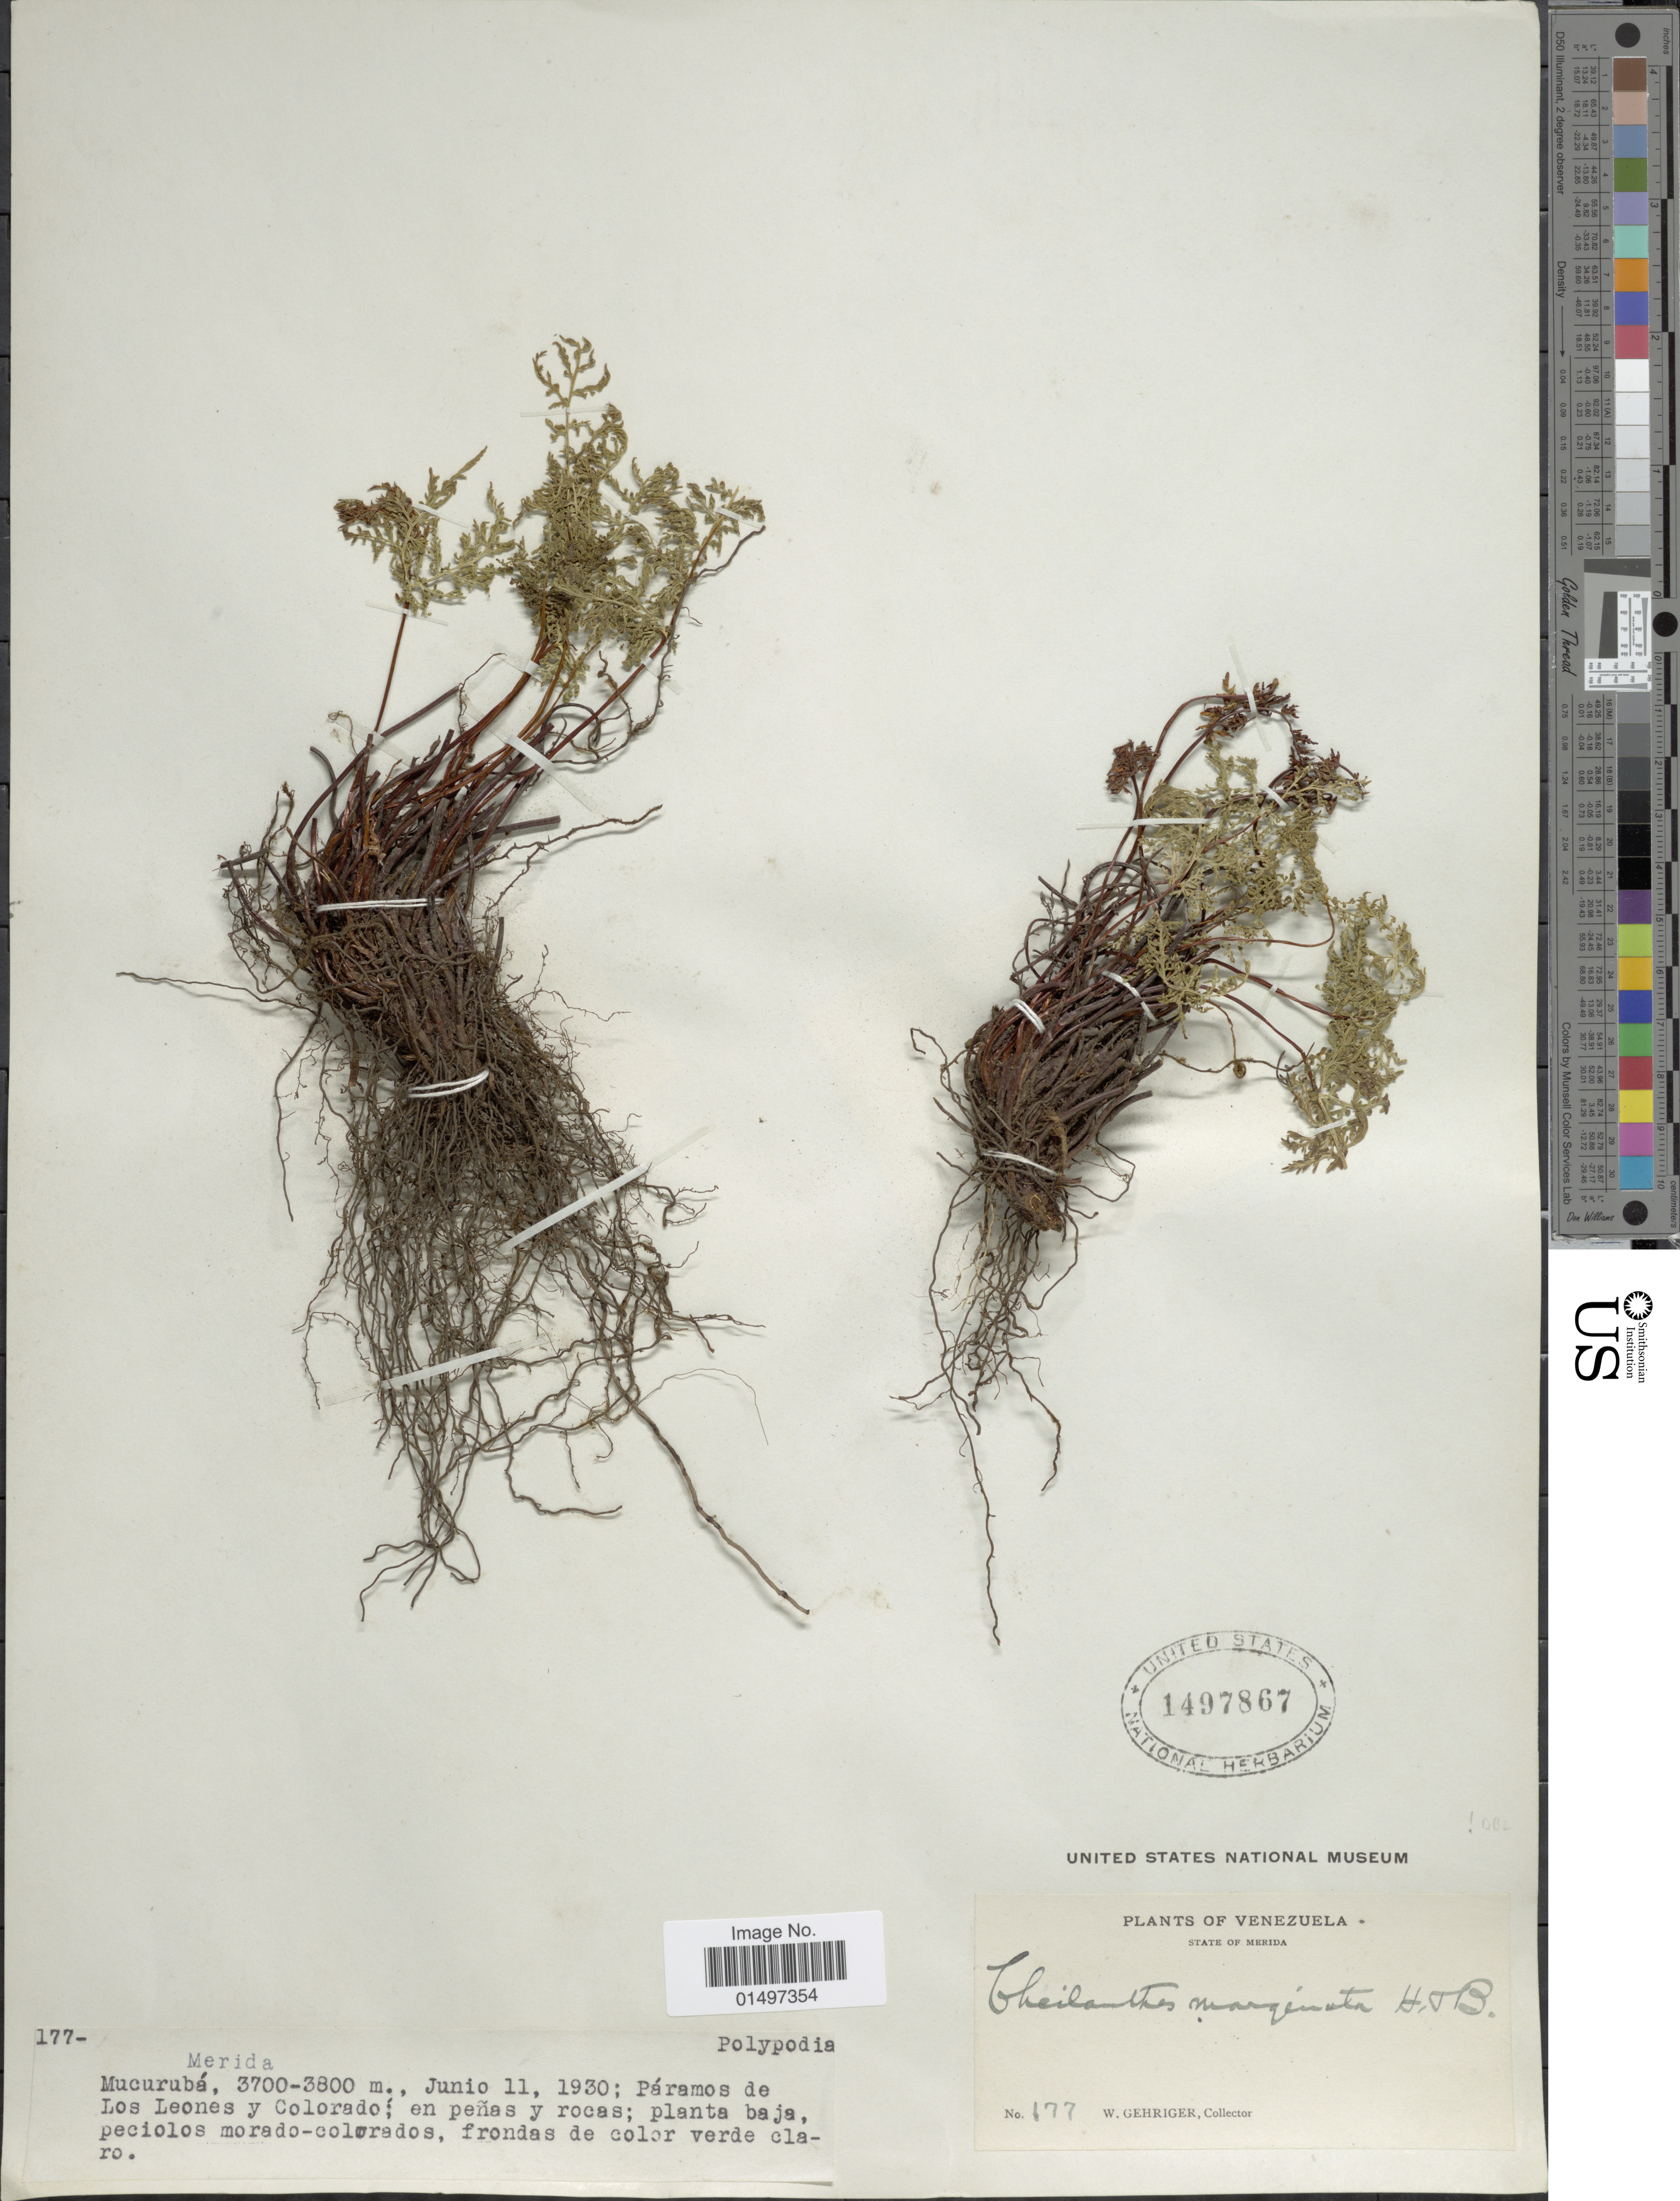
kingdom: Plantae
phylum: Tracheophyta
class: Polypodiopsida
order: Polypodiales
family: Pteridaceae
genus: Gaga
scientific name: Gaga marginata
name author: (Kunth) Fay W. Li & Windham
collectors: W. Gehriger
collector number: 177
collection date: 1930-06-11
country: Venezuela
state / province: Mérida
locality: State of Merida. Mucuruba. Paramos de Los Leones y Colorado.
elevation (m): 3700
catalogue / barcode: US 1497867